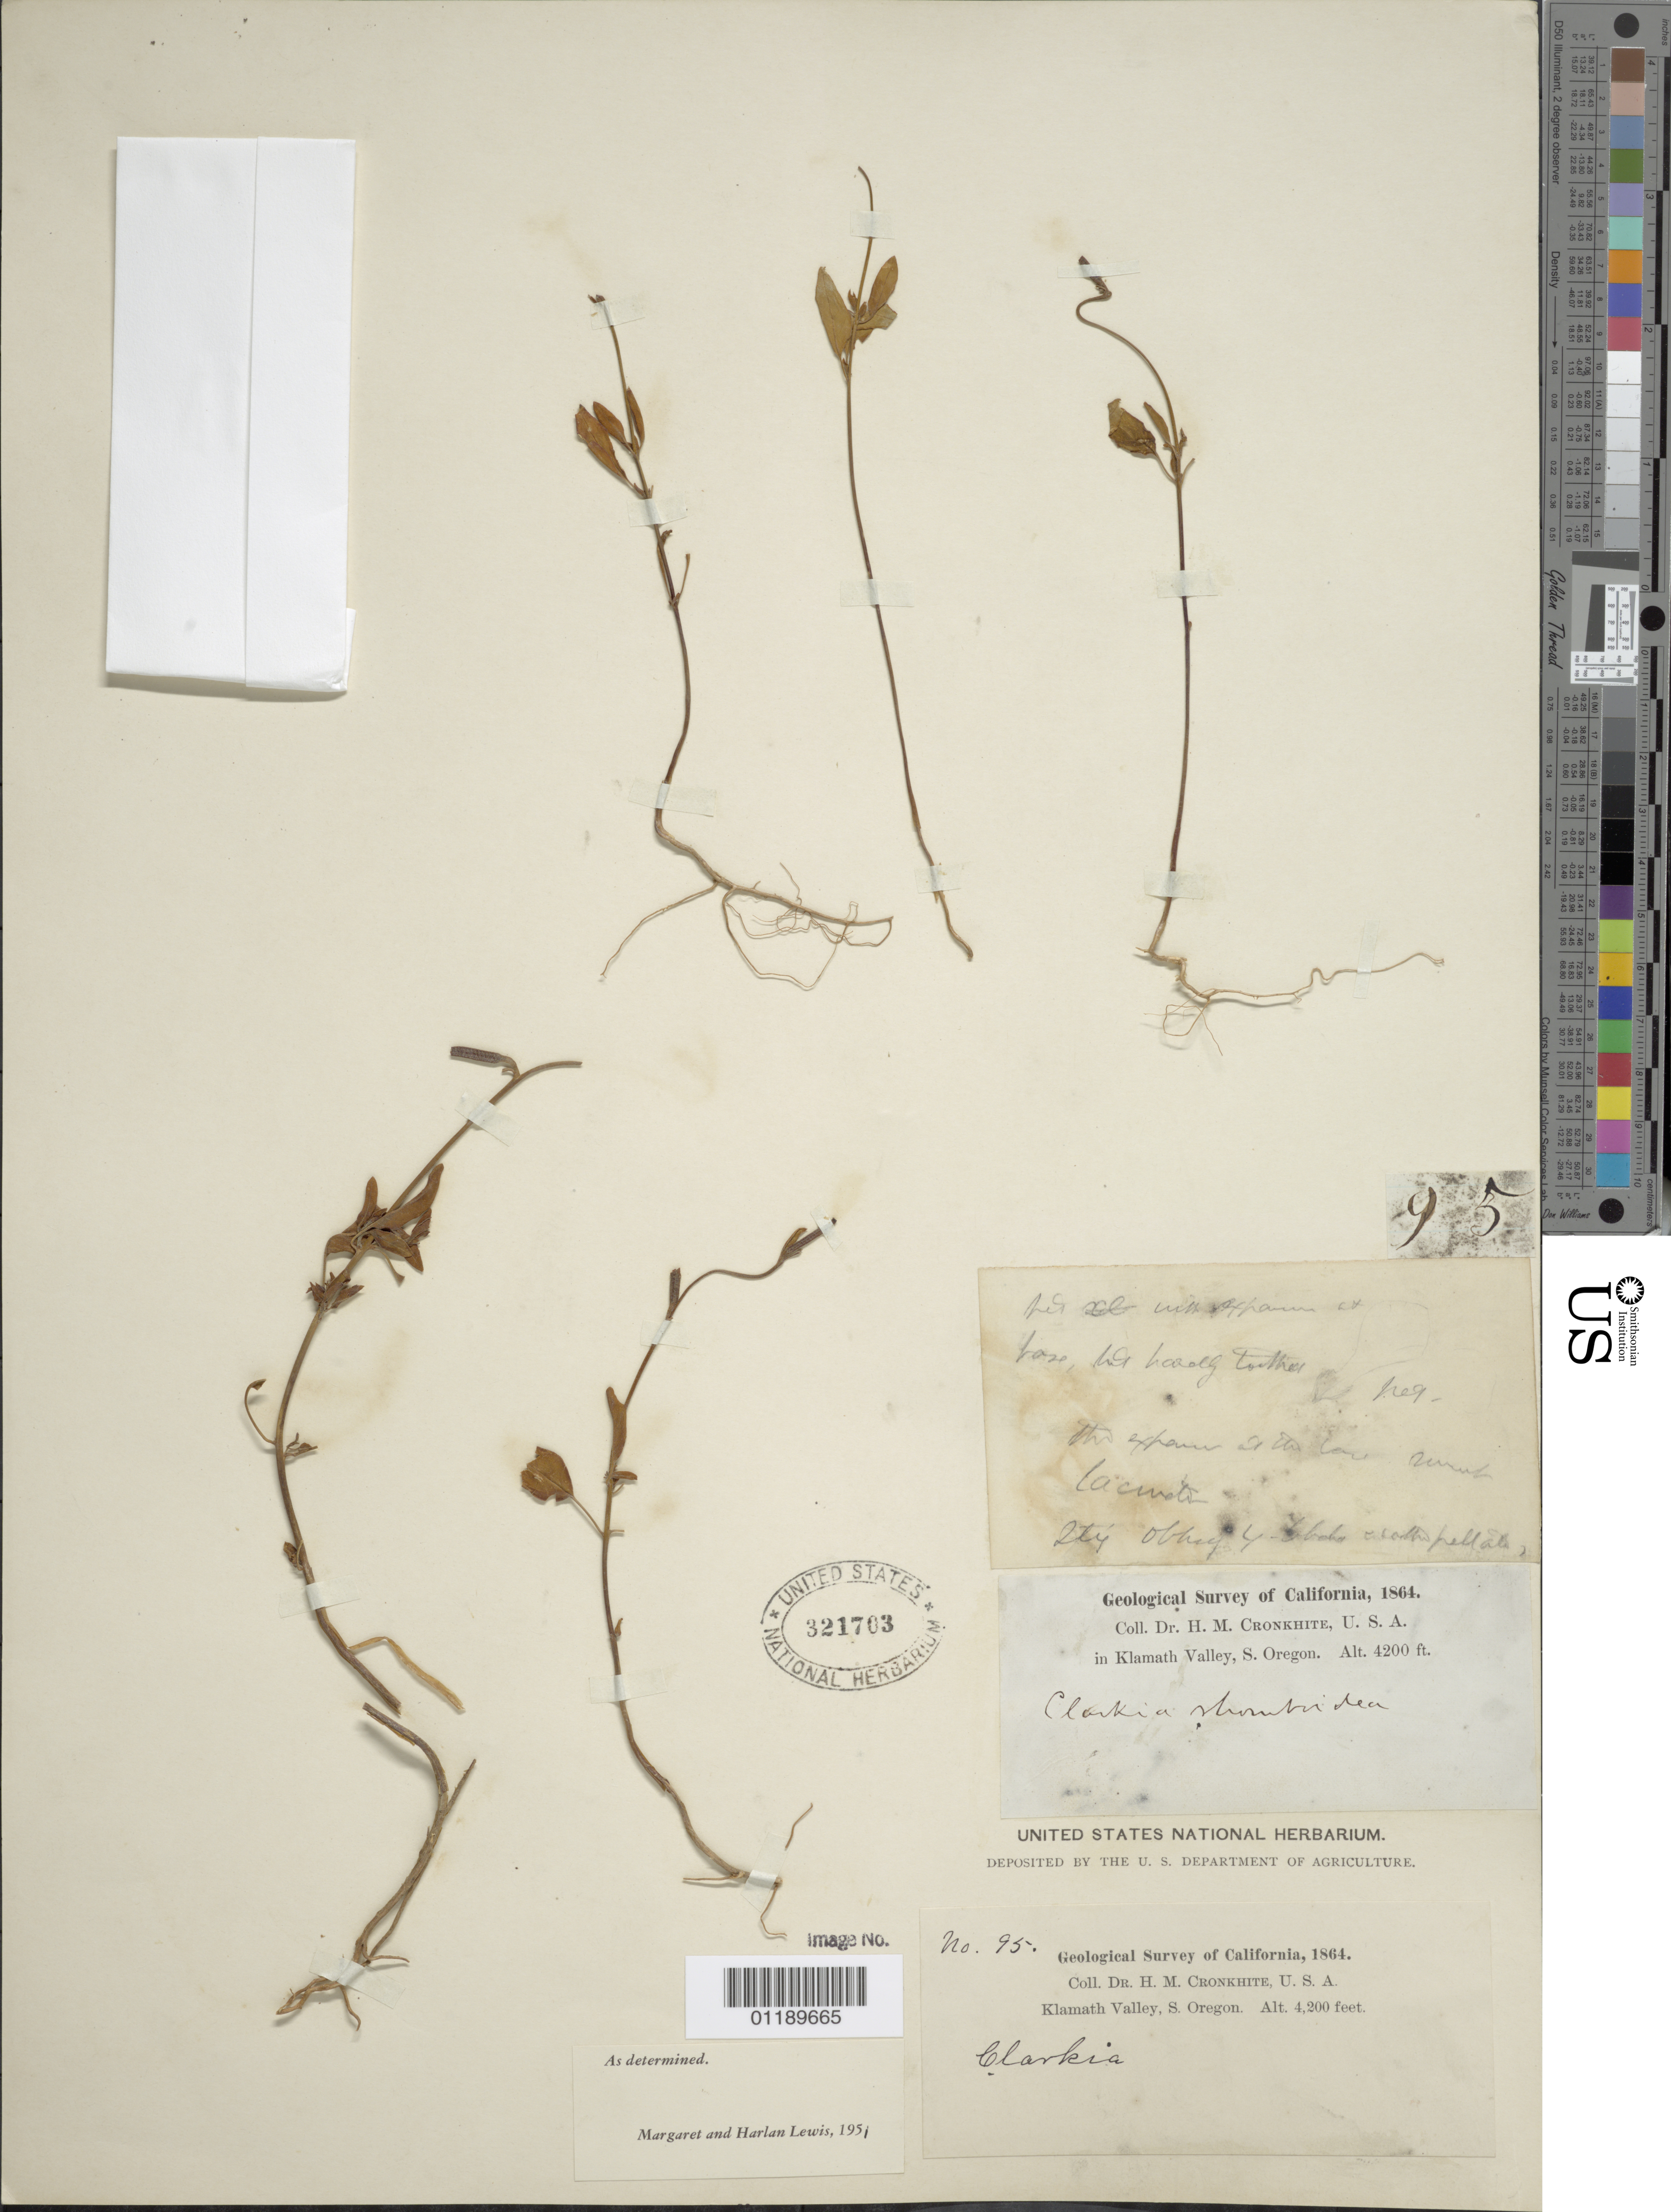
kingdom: Plantae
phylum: Tracheophyta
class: Magnoliopsida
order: Myrtales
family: Onagraceae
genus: Clarkia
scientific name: Clarkia rhomboidea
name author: Douglas ex Hook.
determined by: Lewis, --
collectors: H. M. Cronkhite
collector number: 95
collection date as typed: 1864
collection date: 1864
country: United States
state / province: Oregon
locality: Klamath Valley, S Oregon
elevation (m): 1280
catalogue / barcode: US 321703